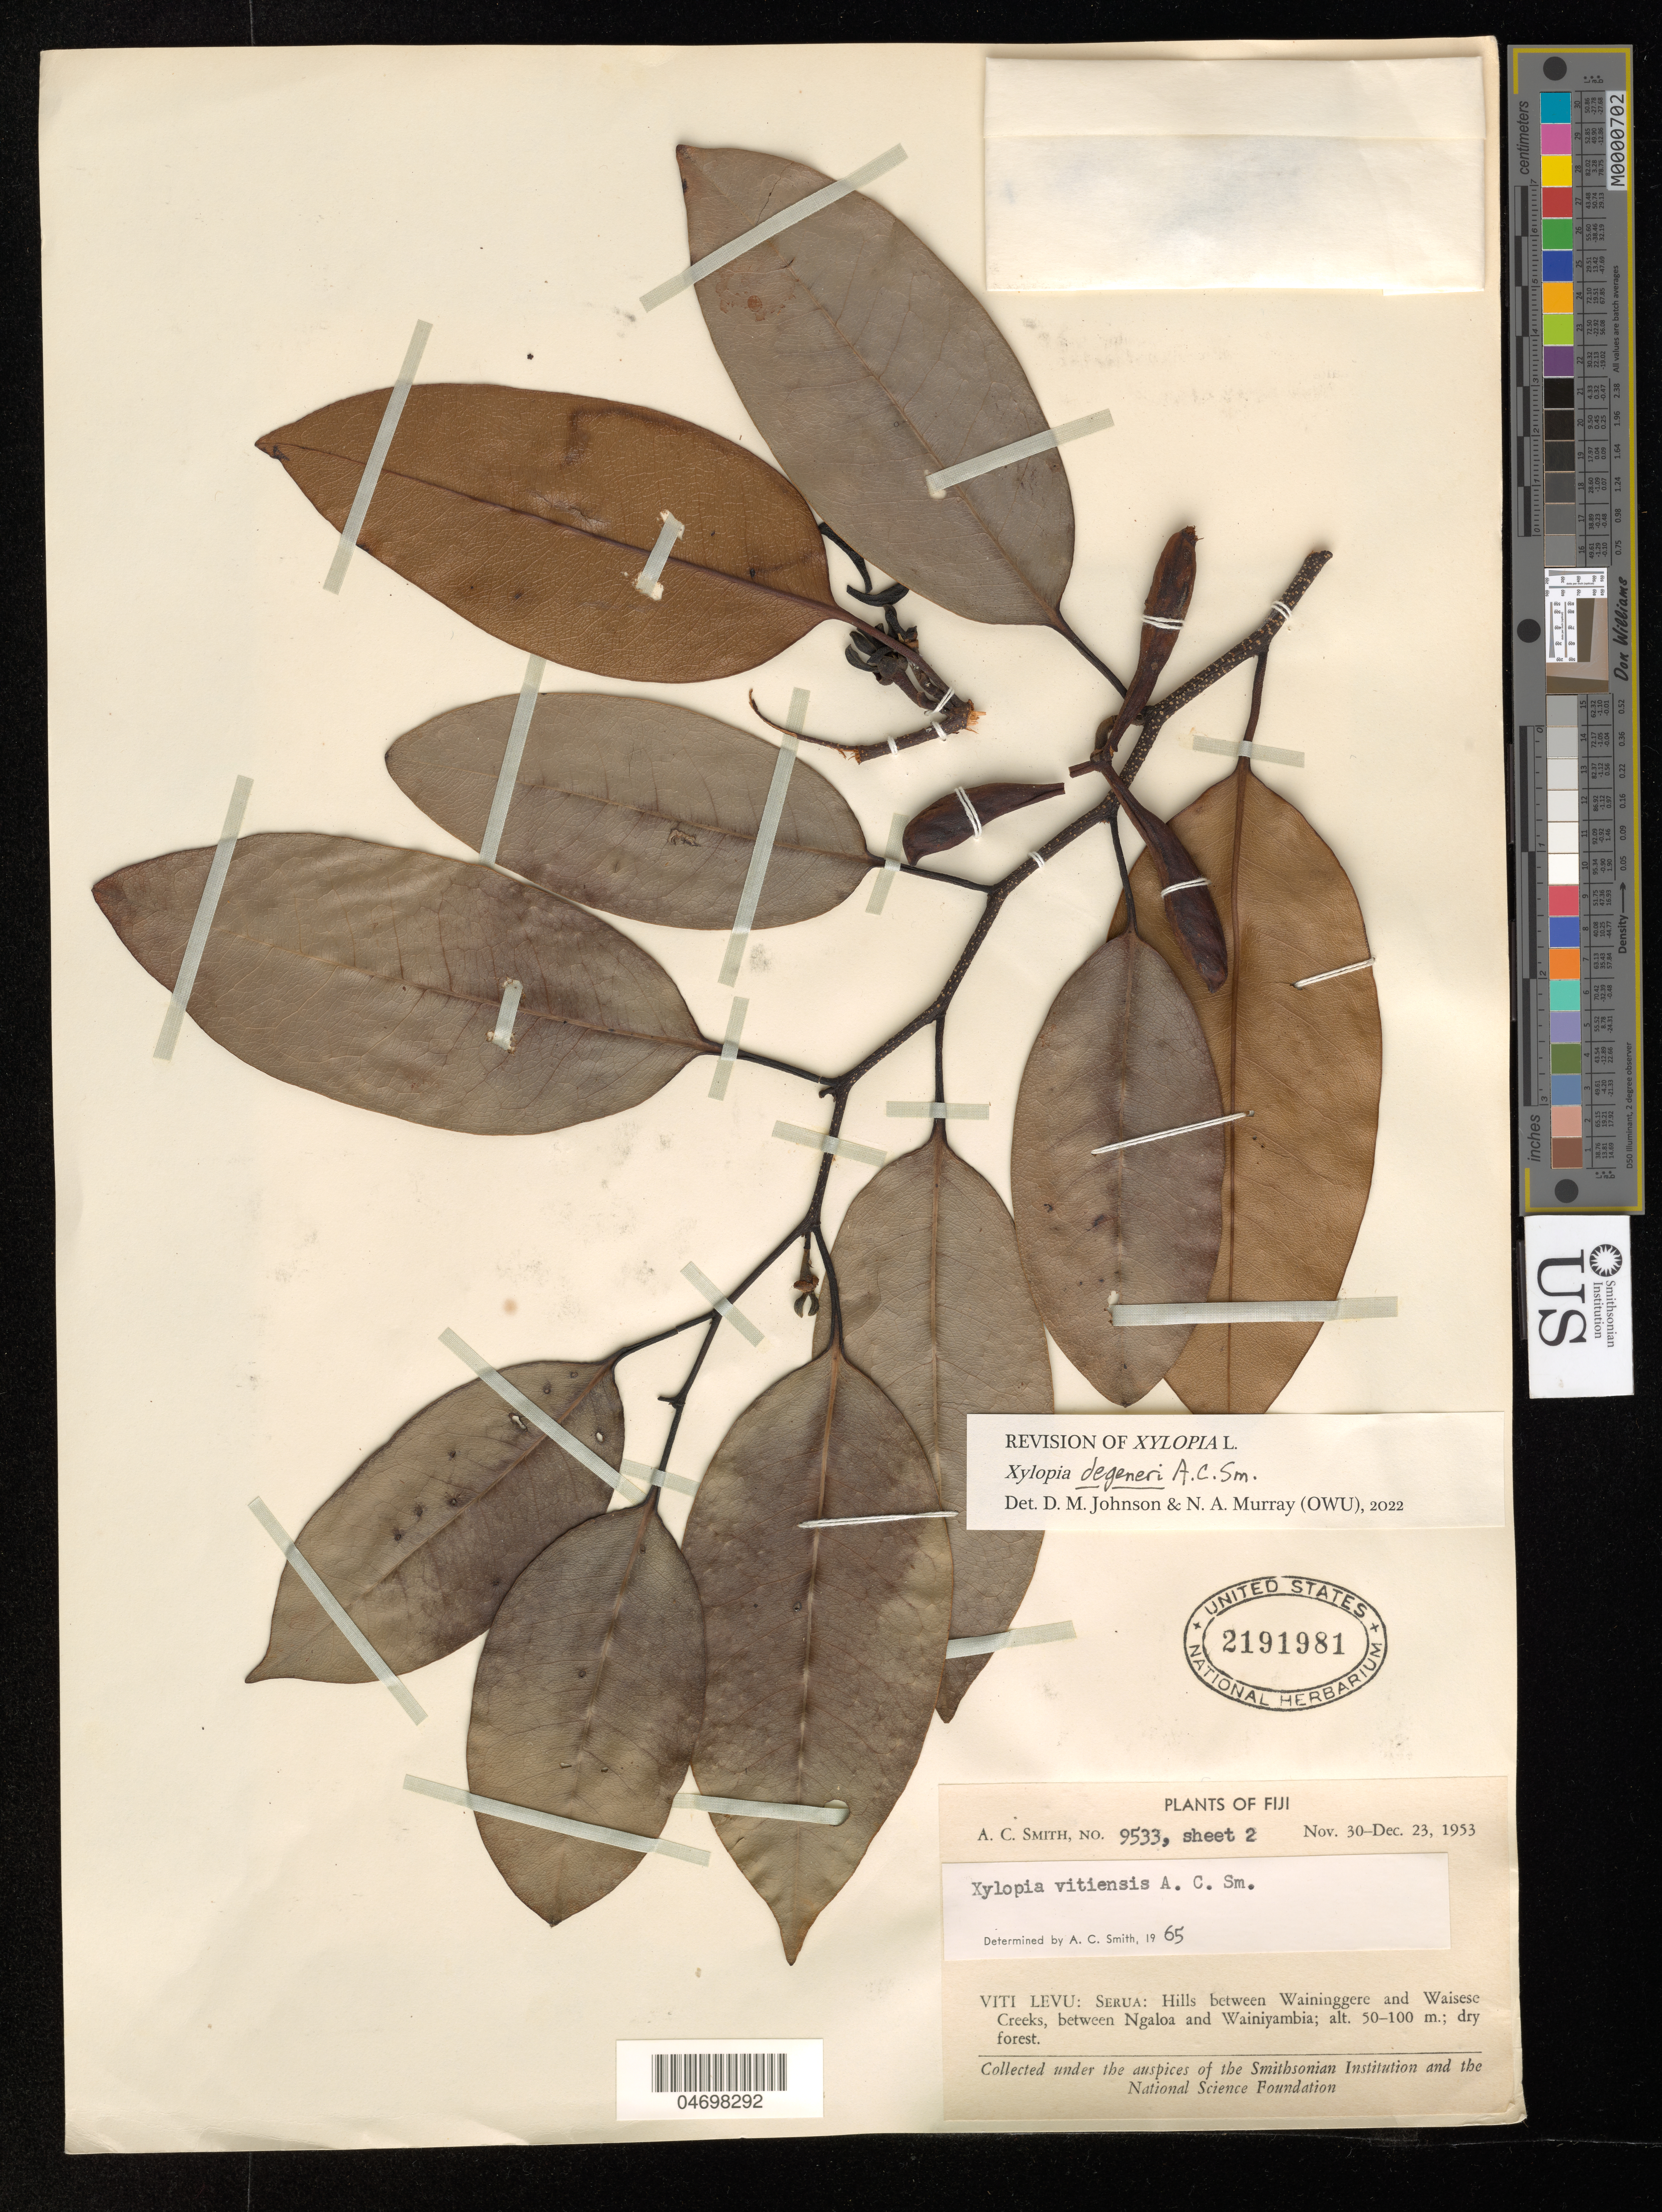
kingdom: Plantae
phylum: Tracheophyta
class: Magnoliopsida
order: Magnoliales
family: Annonaceae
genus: Xylopia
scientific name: Xylopia degeneri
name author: A.C. Sm.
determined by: Johnson, D. M.; Murray, N. A.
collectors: A. C. Smith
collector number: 9533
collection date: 1953-11-30/1953-12-23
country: Fiji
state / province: Central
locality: Viti Levu: Serua: Hills between Waininggere and Waisese Creeks, between Ngaloa and Wainiyambia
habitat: Dry forest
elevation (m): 50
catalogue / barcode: US 2191981